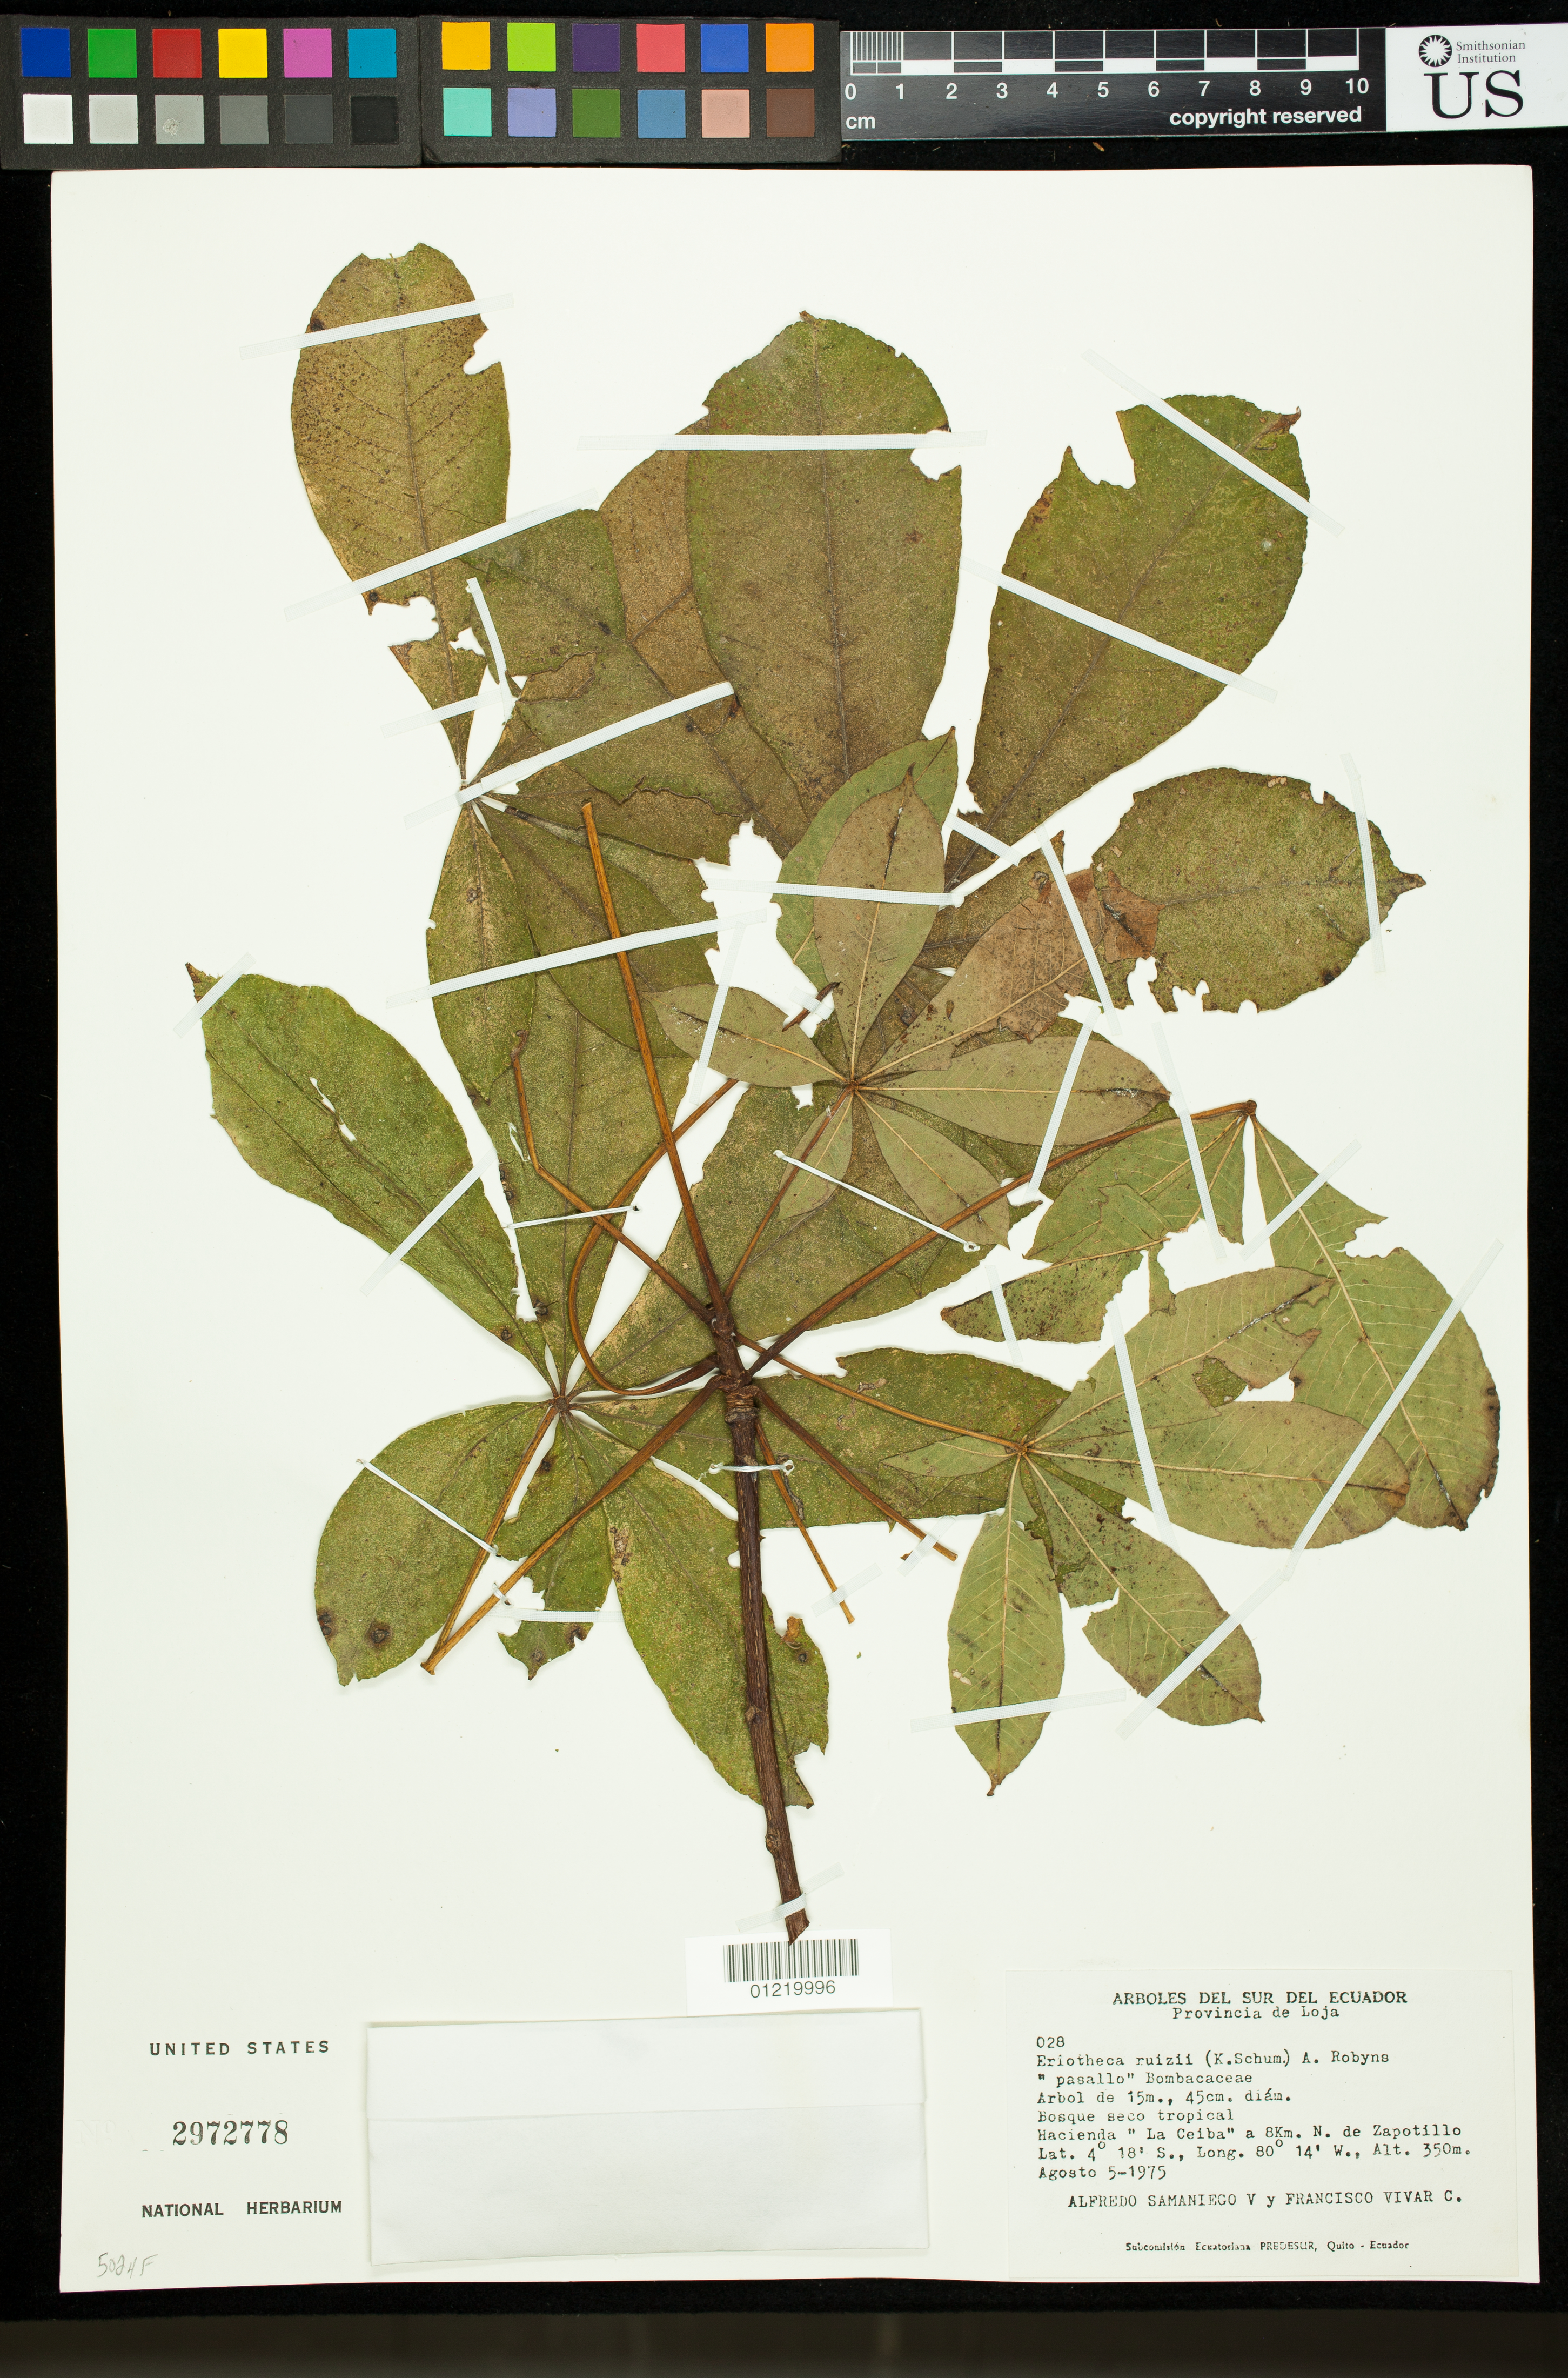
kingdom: Plantae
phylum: Tracheophyta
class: Magnoliopsida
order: Malvales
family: Malvaceae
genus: Pachira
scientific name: Pachira ruizii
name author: (K. Schum.) V.N. Yoshik. & M.C. Duarte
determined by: Dorr, Laurence J., Curator (BOT), Smithsonian Institution - National Museum of Natural History (UNITED STATES)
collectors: A. V. Samaniego & F. A. Vivar C.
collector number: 28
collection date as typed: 8/5/1975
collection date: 1975-08-05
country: Ecuador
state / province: Loja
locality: Province Loja. Hacienda "La Ceiba" a 8 km N of Zapotillo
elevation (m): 350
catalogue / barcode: US 2972778